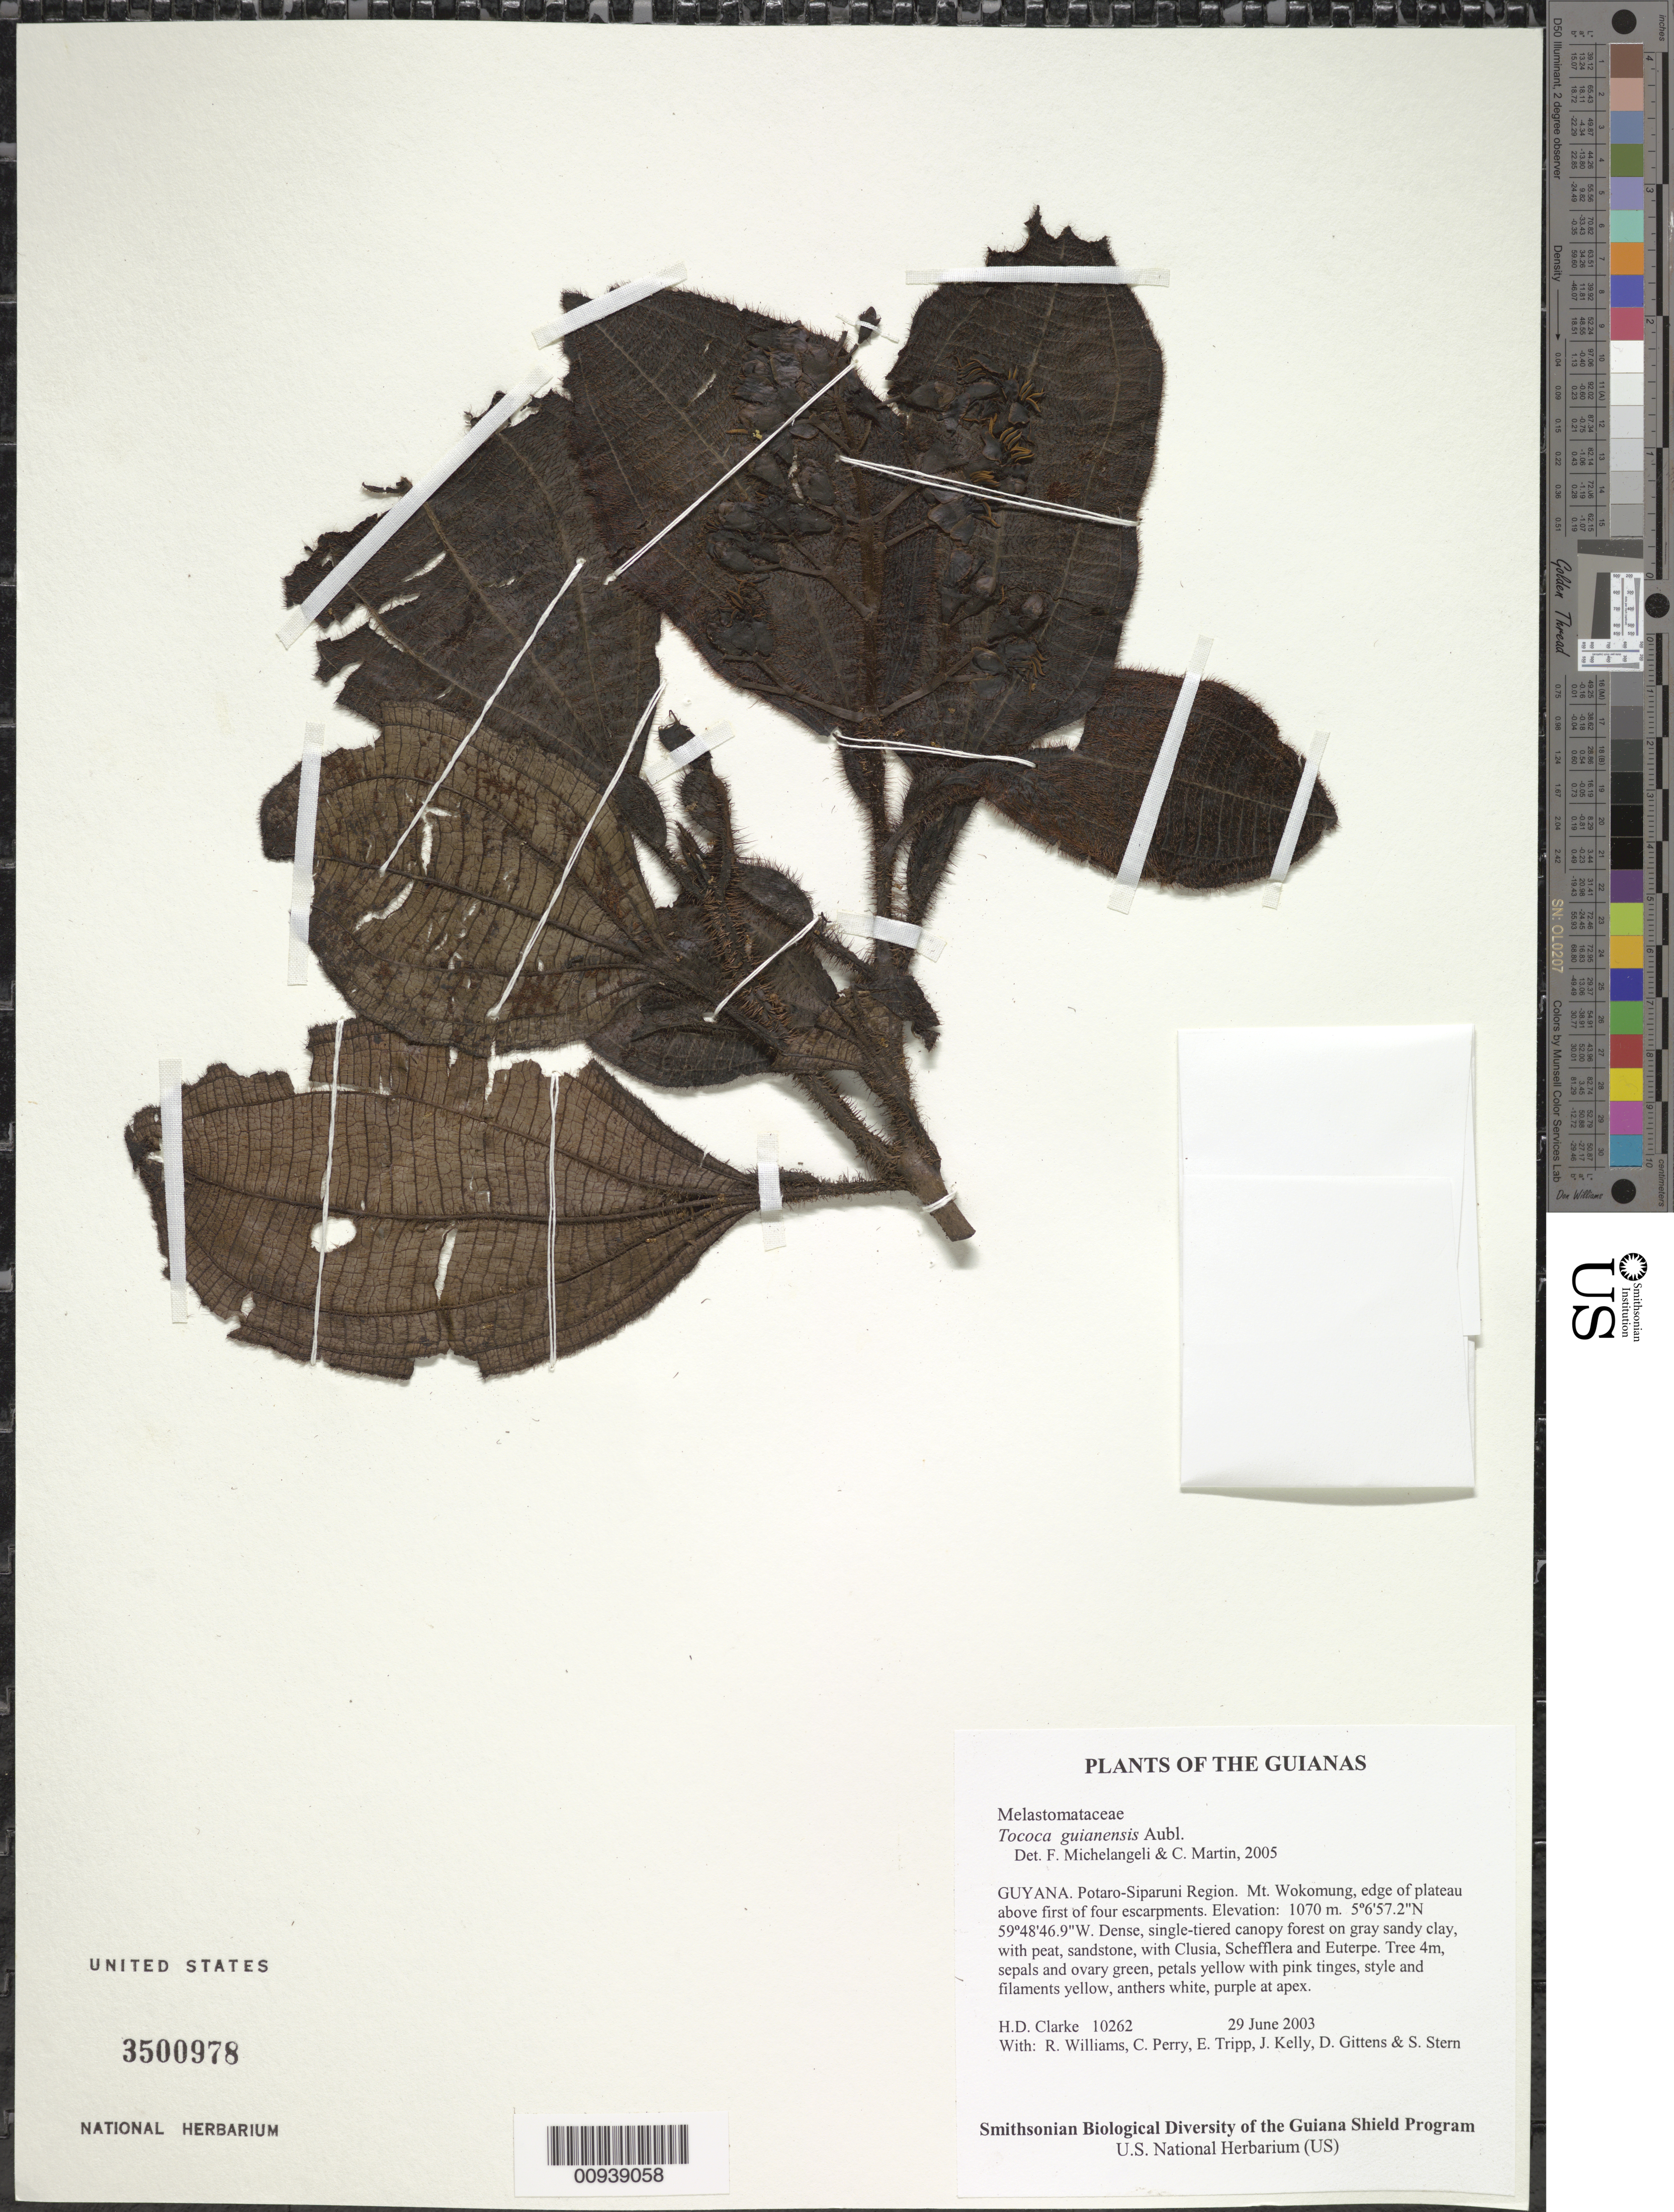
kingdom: Plantae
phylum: Tracheophyta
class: Magnoliopsida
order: Myrtales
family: Melastomataceae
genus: Tococa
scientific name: Tococa guianensis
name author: Aubl.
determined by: Michelangeli, F. A.; Martin, C.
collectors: H. D. Clarke, R. Williams, C. Perry, E. Tripp, J. Kelly, D. Gittens & S. R. Stern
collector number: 10262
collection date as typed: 29 June 2003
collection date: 2003-06-29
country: Guyana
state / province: Potaro-Siparuni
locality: Mt. Wokomung, edge of plateau above first of four escarpments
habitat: Dense, single-tiered canopy forest on gray sandy clay, with peat, sandstone, with Clusia, Schefflera and Euterpe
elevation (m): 1070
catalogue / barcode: US 3500978